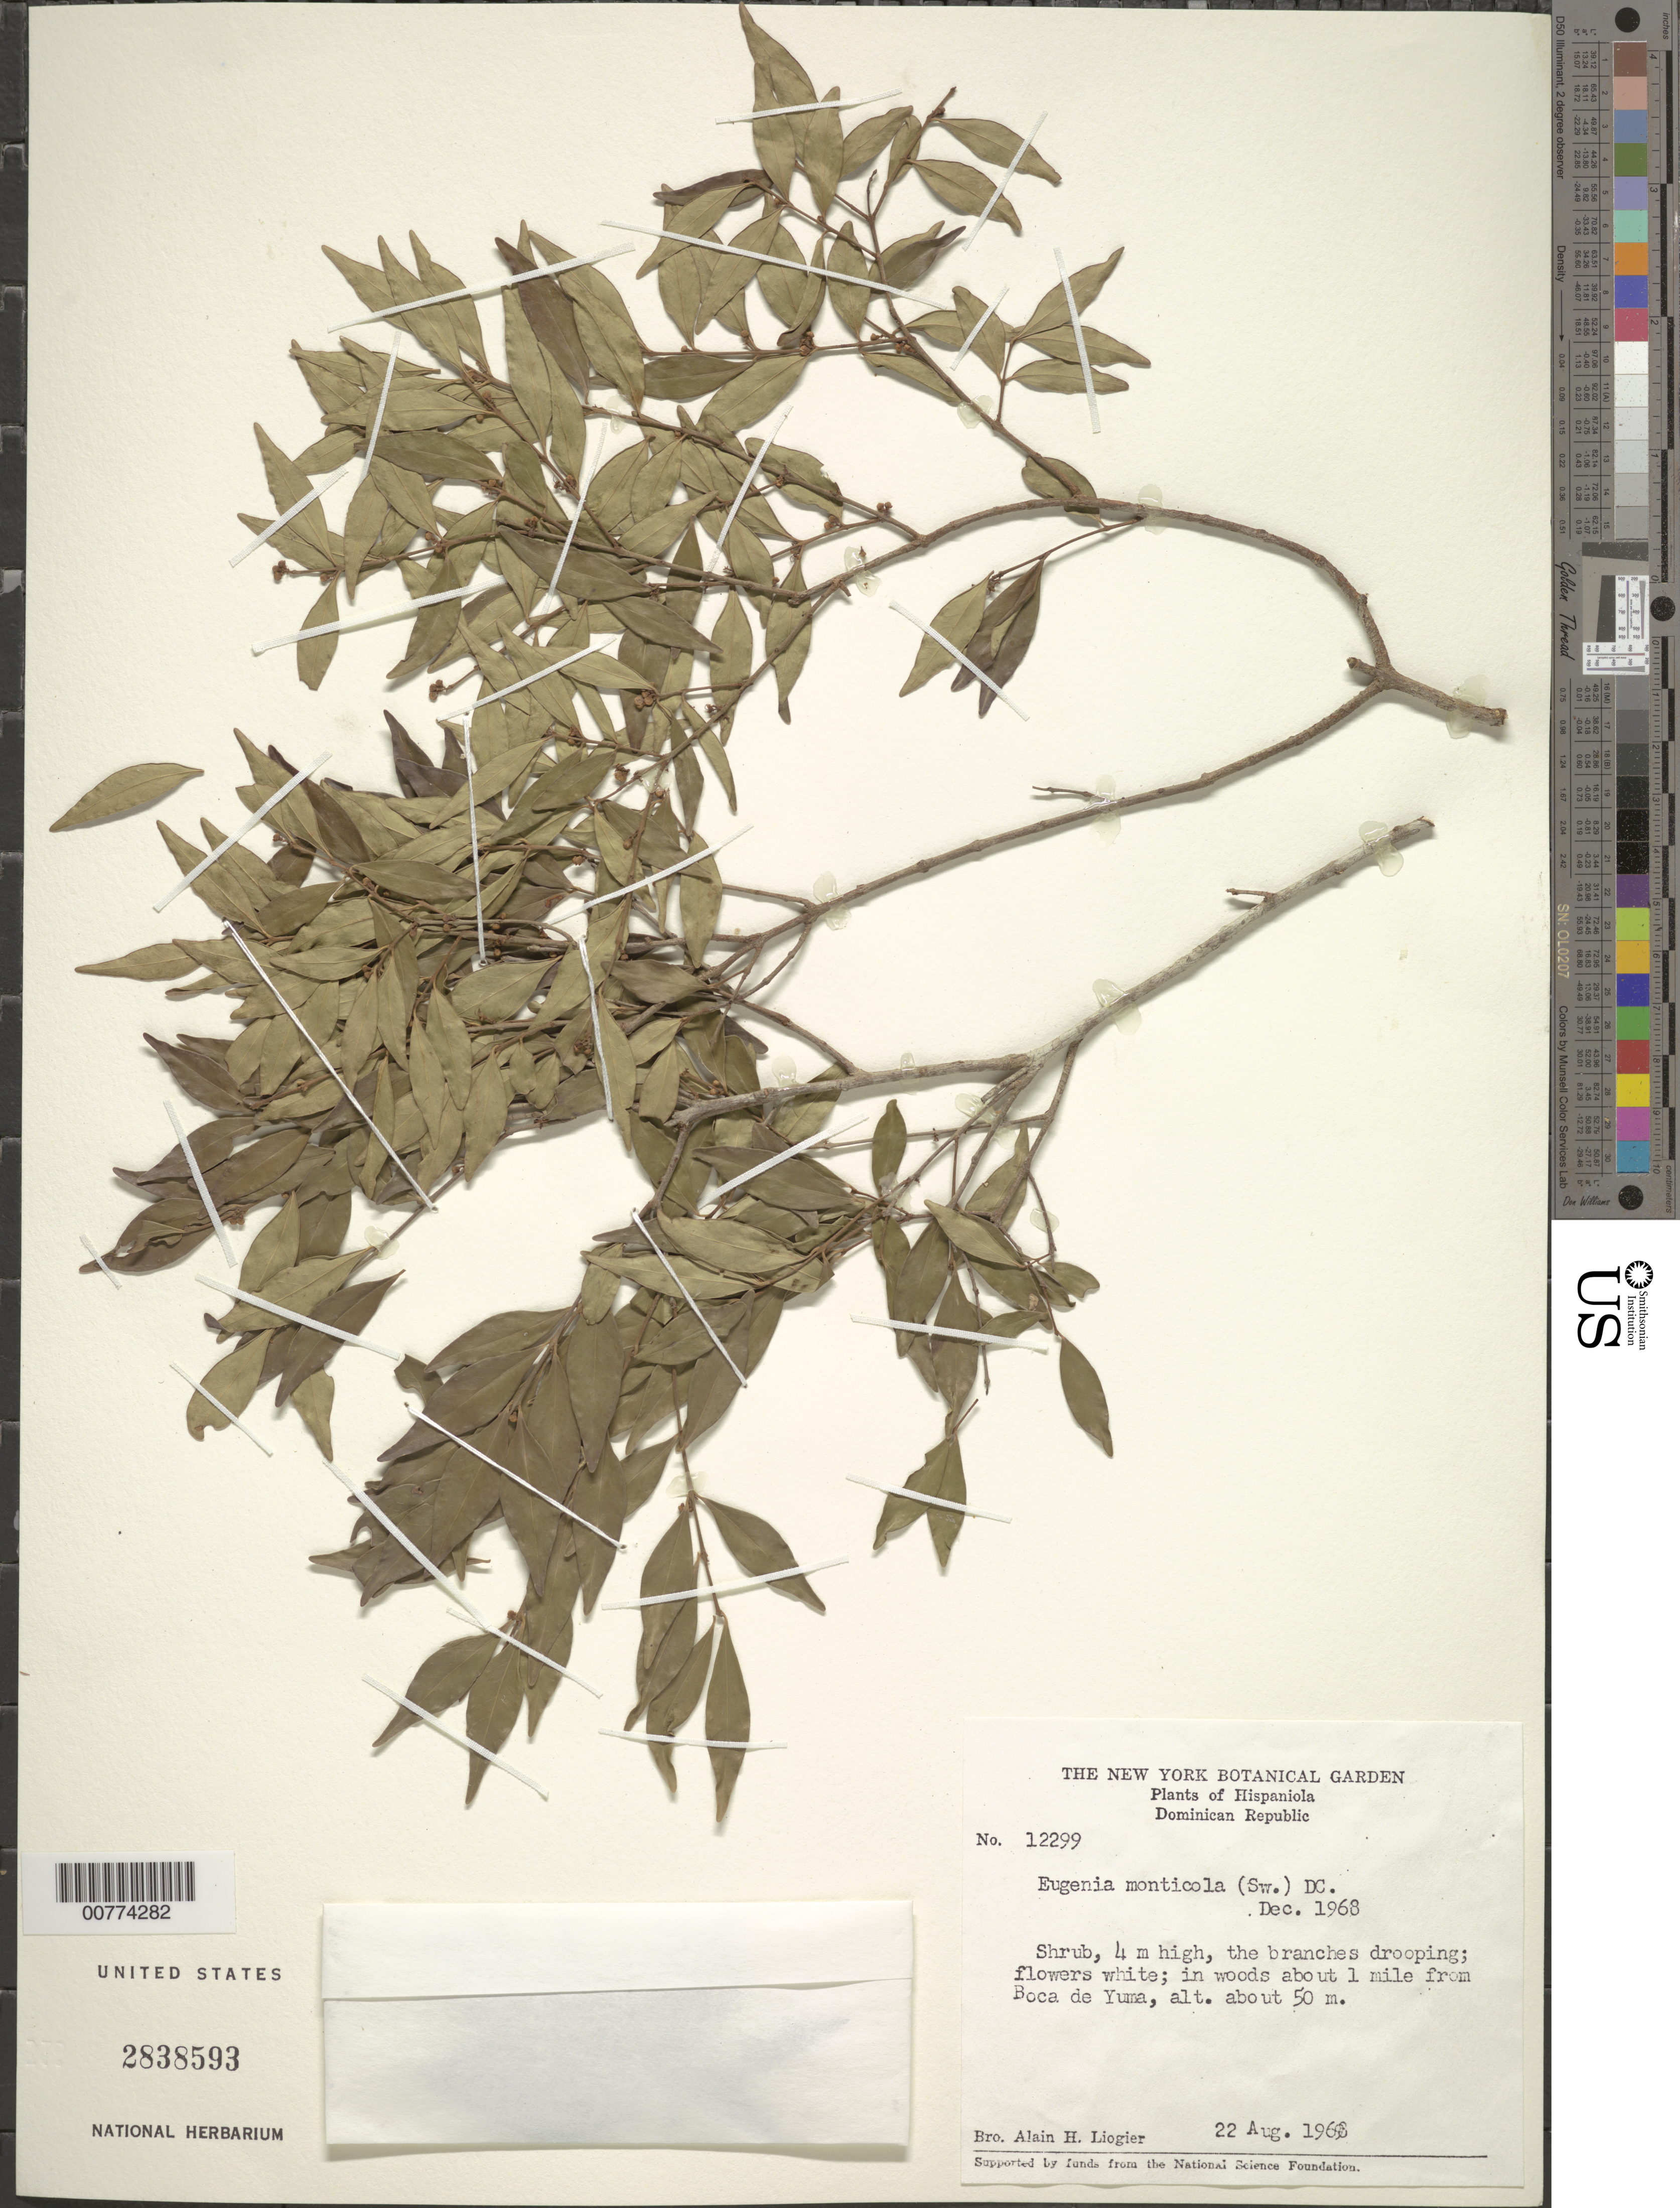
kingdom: Plantae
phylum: Tracheophyta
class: Magnoliopsida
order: Myrtales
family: Myrtaceae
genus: Eugenia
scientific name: Eugenia monticola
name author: (Sw.) DC.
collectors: A. H. Liogier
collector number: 12299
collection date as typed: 22 Aug 1968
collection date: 1968-08-22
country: Dominican Republic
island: Hispaniola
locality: About 1 mile from Boca de Yuma.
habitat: In woods.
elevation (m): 50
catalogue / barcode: US 2838593